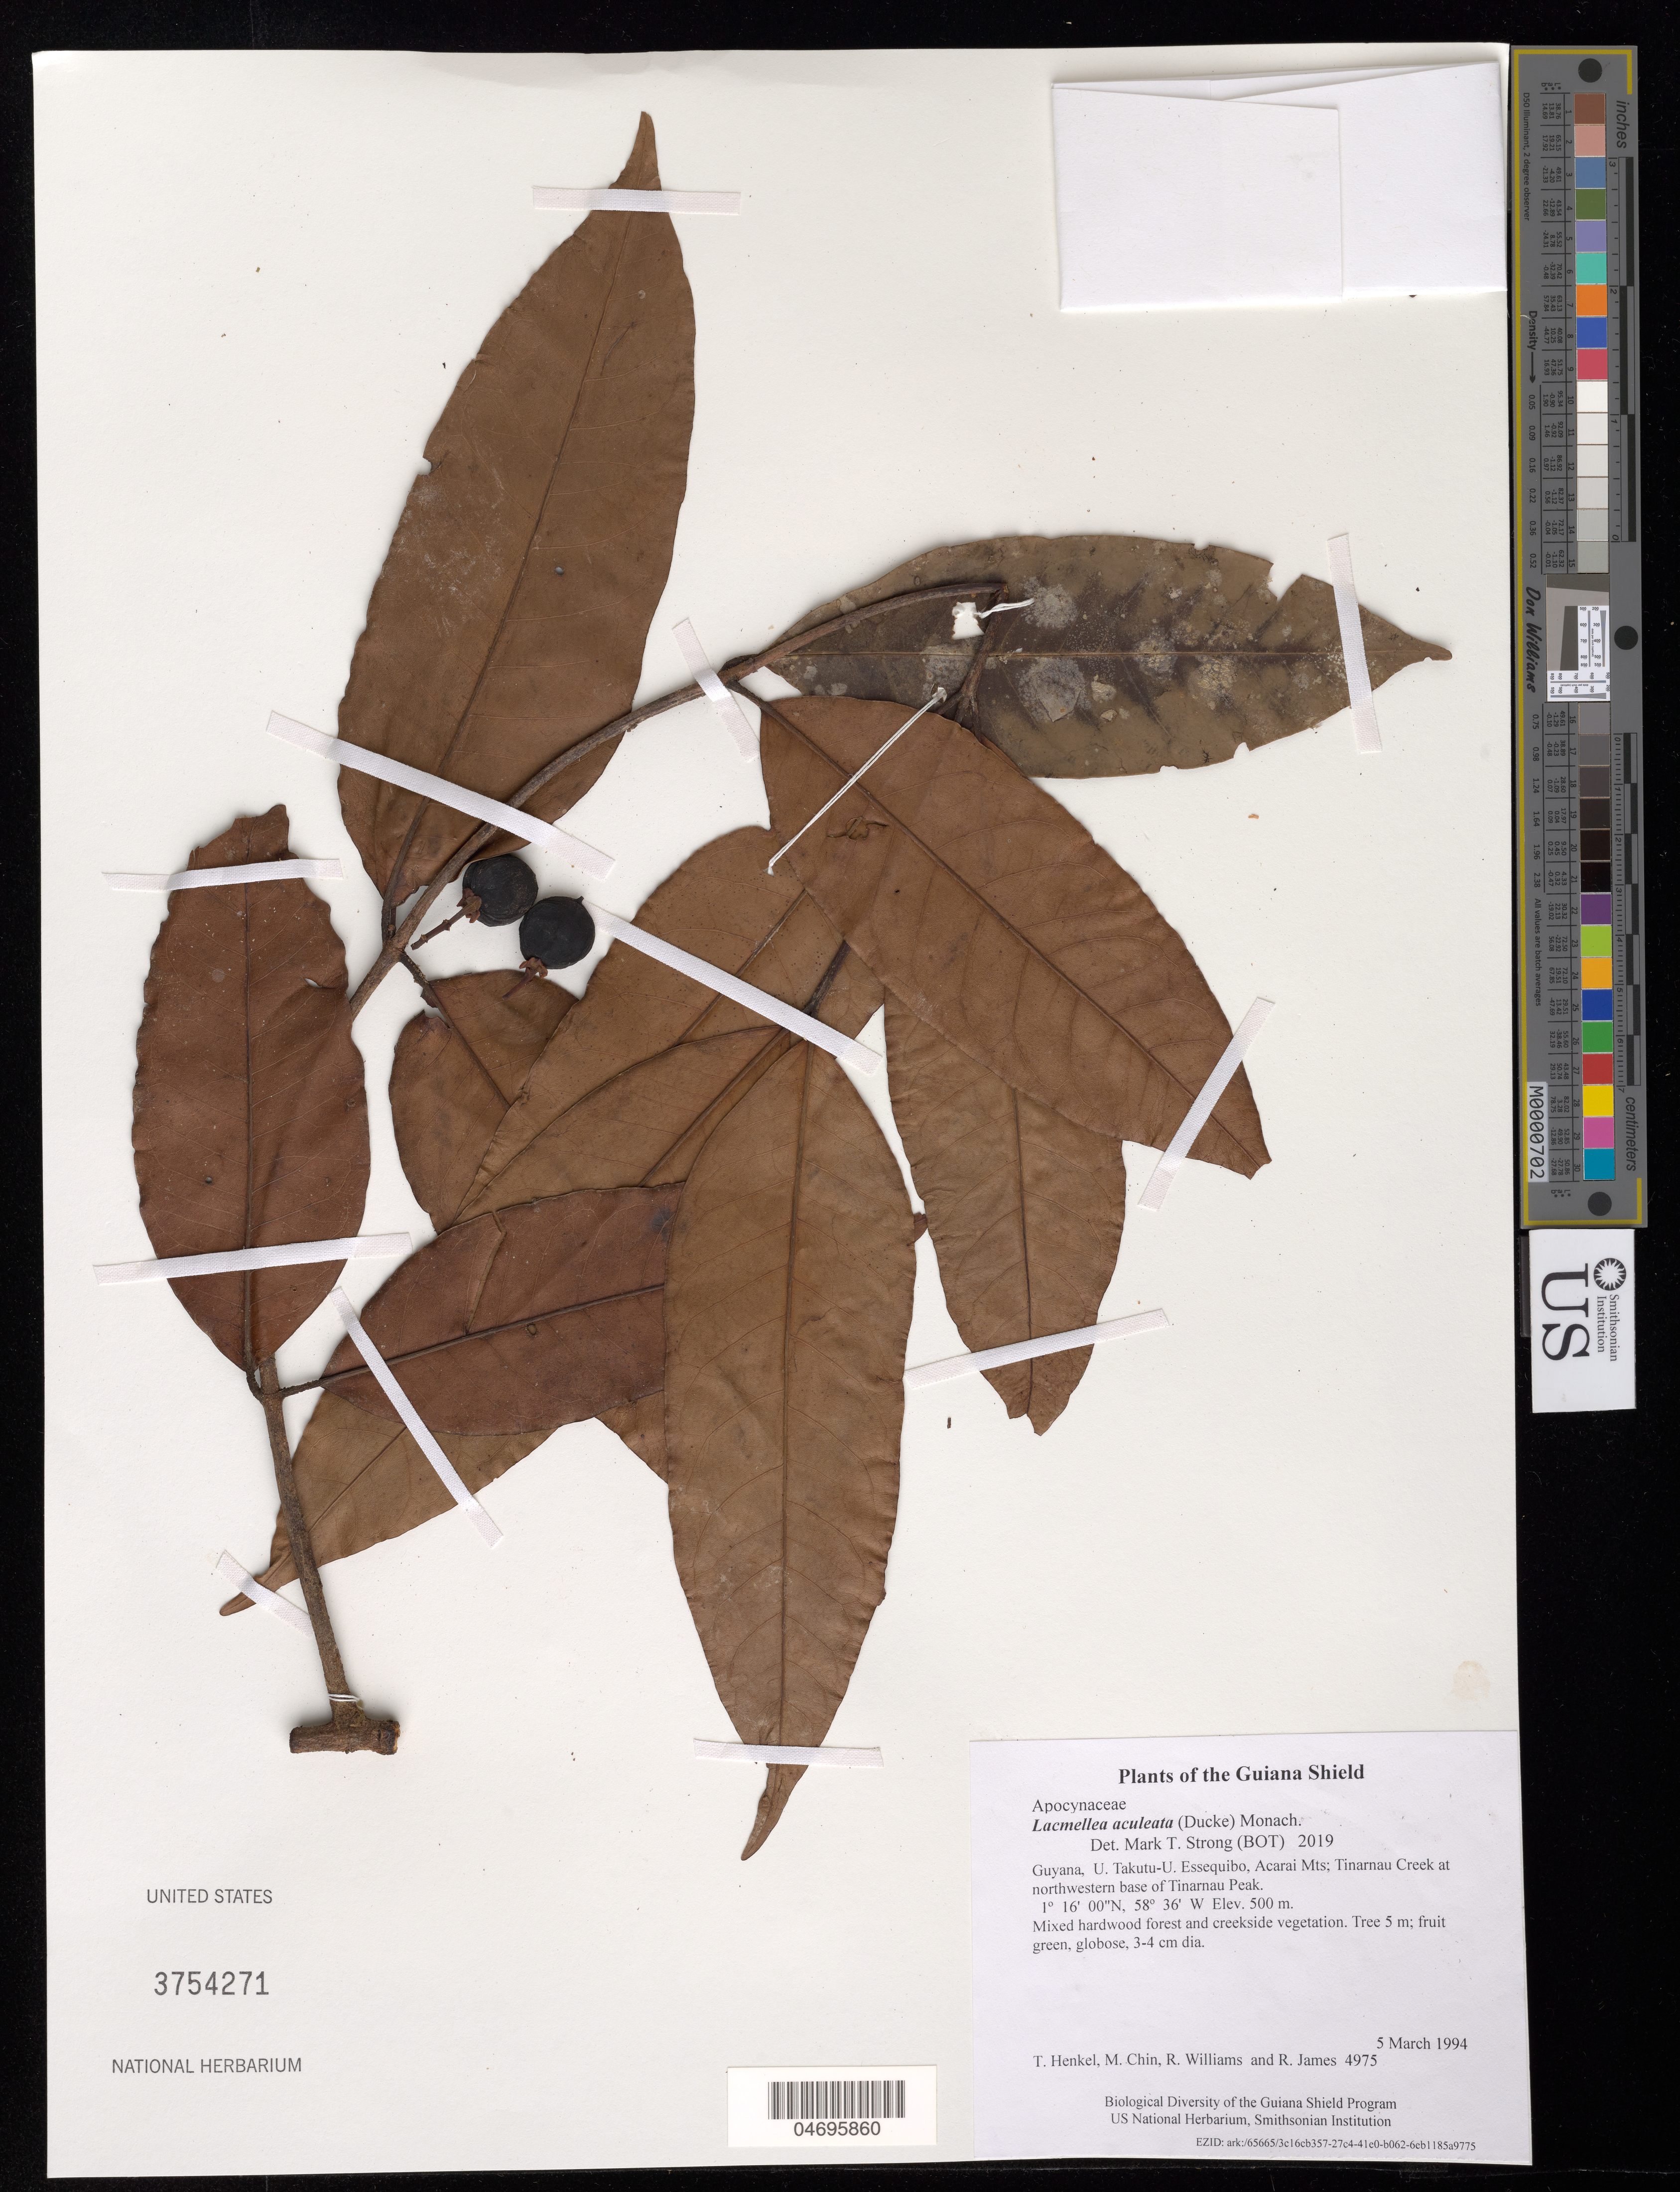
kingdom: Plantae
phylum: Tracheophyta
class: Magnoliopsida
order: Gentianales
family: Apocynaceae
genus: Lacmellea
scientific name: Lacmellea aculeata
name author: (Ducke) Monach.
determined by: Strong, Mark T., (BOT), Smithsonian Institution - National Museum of Natural History (UNITED STATES)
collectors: T. Henkel, M. Chin, R. Williams & R. James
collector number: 4975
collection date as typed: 5 March 1994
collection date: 1994-03-05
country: Guyana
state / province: U. Takutu-U. Essequibo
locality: Acarai Mts; Tinarnau Creek at northwestern base of Tinarnau Peak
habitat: Mixed hardwood forest and creekside vegetation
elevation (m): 500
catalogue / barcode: US 3754271